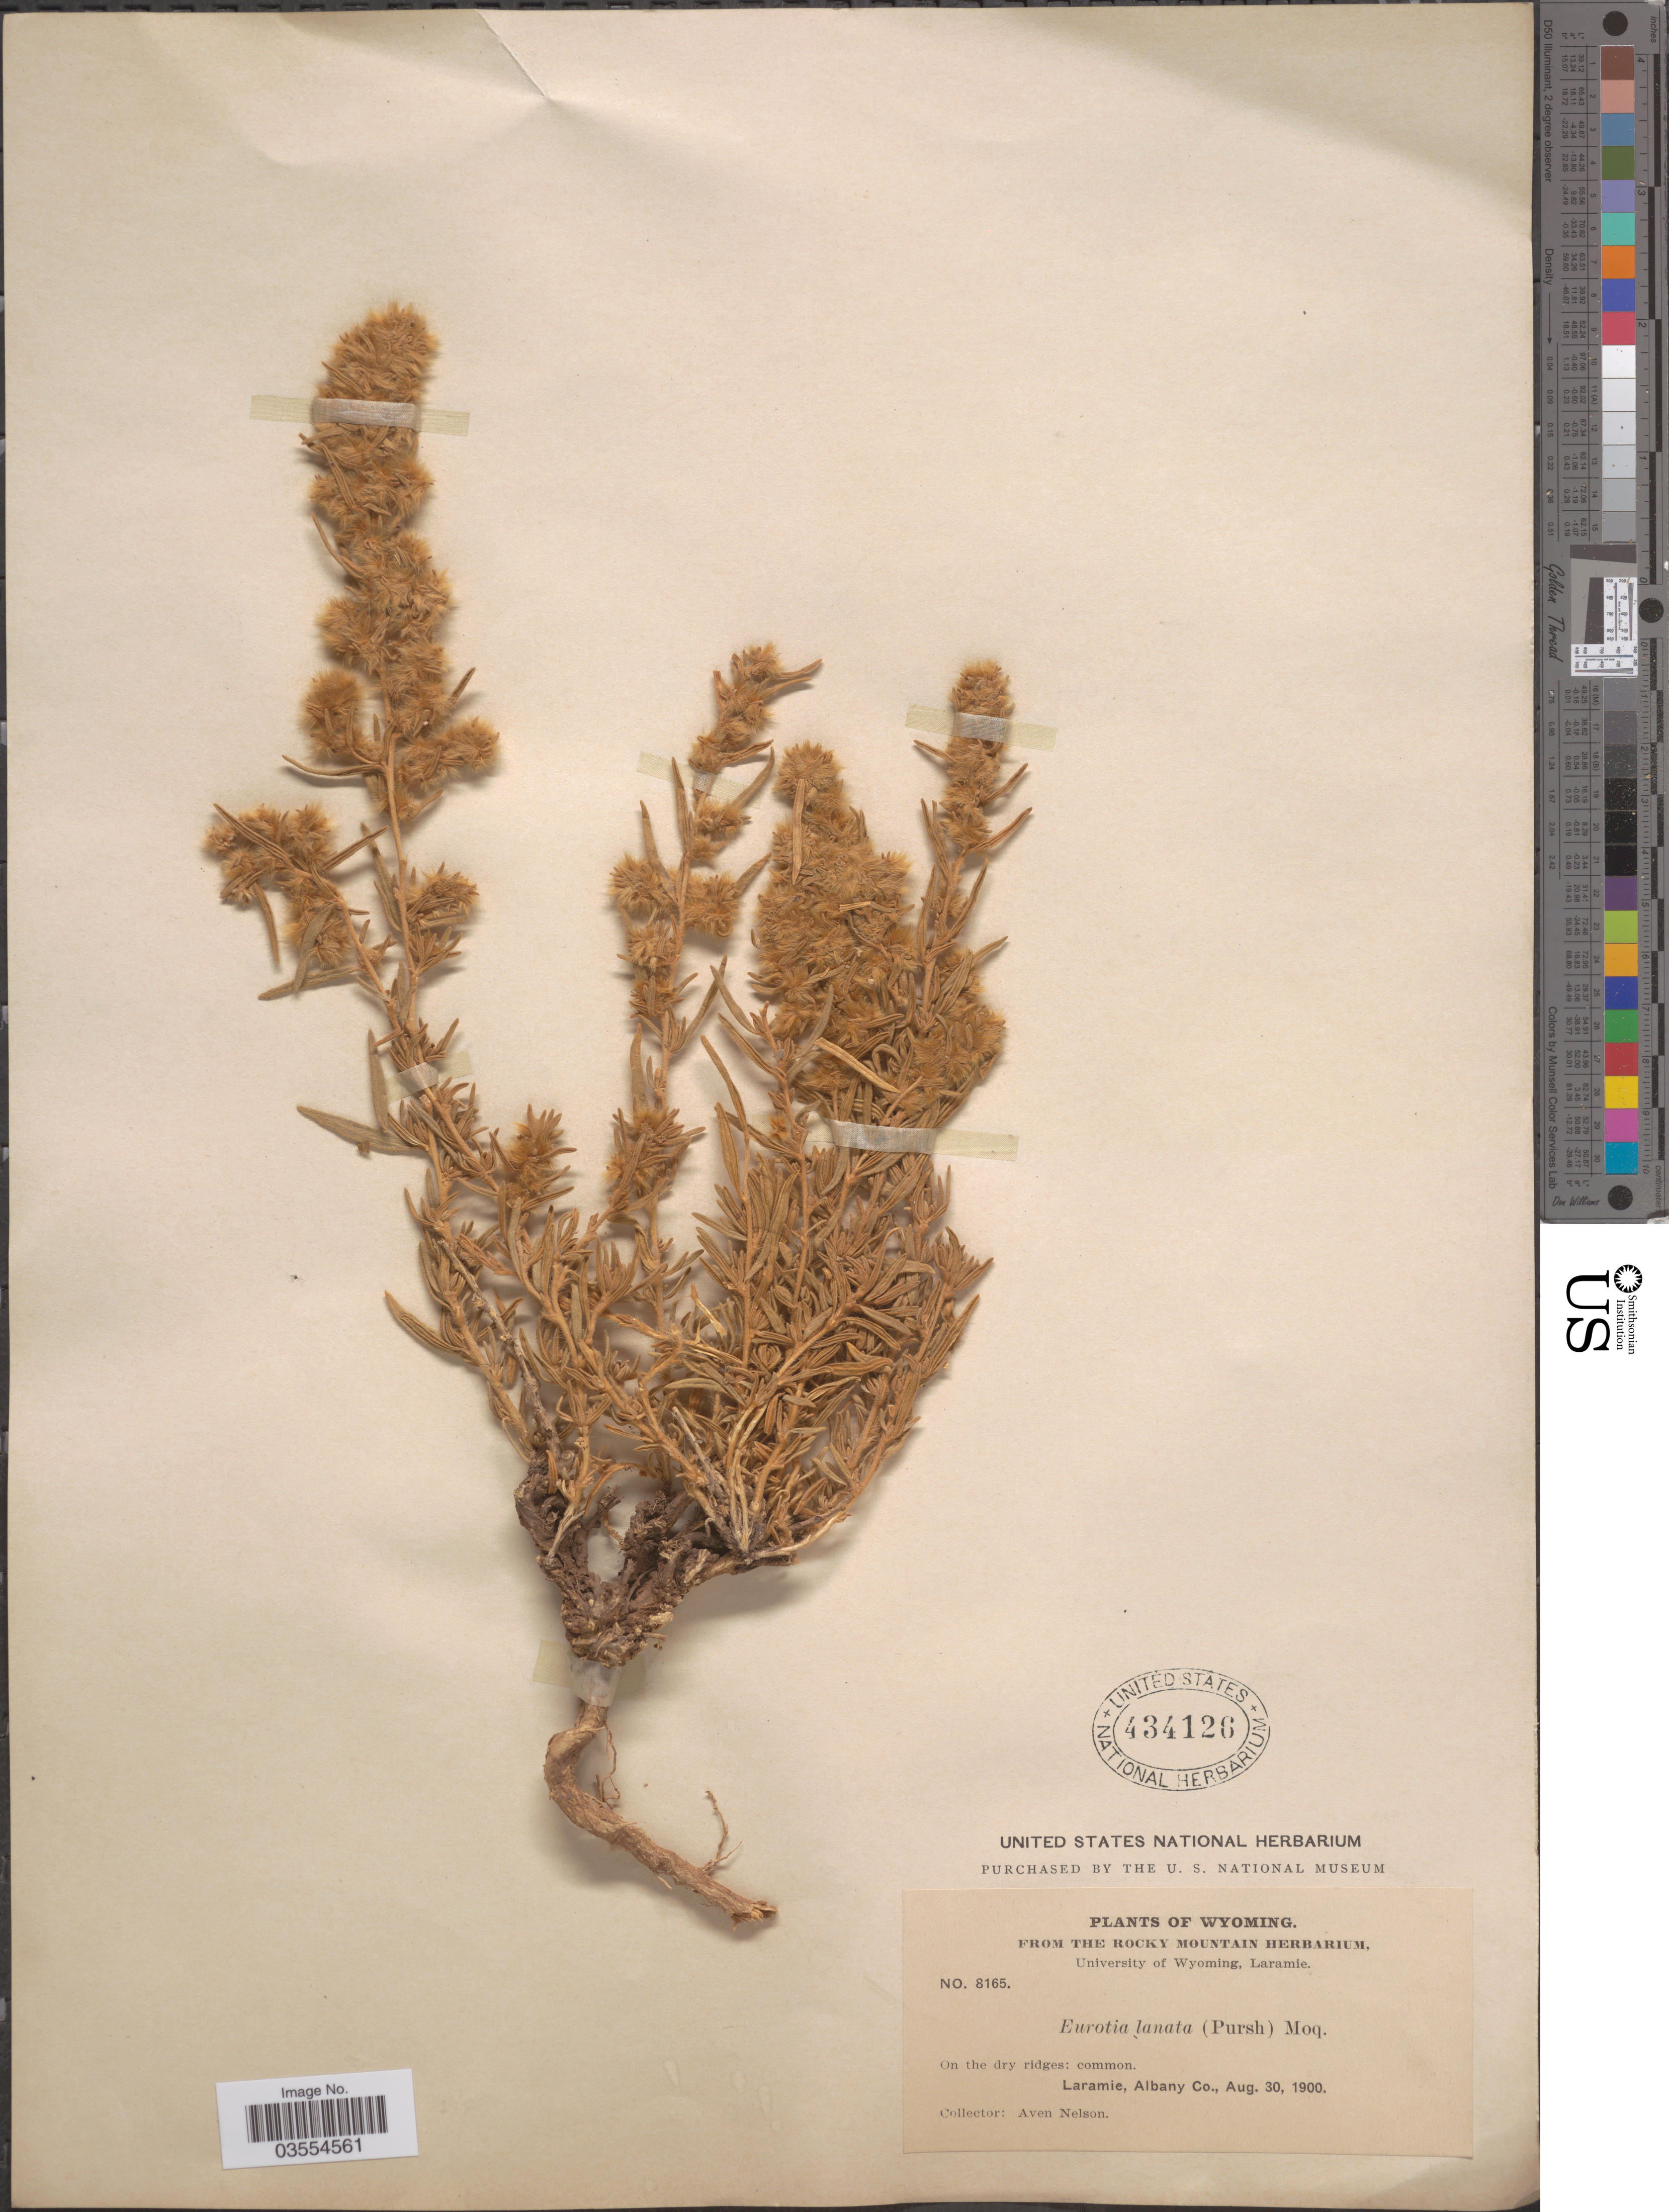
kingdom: Plantae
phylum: Tracheophyta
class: Magnoliopsida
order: Caryophyllales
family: Amaranthaceae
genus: Krascheninnikovia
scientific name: Krascheninnikovia lanata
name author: (Pursh) A. Meeuse & A.Smit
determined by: U.S. National Herbarium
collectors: A. Nelson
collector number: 8165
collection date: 1900-08-30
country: United States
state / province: Wyoming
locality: Laramie, Albany Co.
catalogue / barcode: US 434126